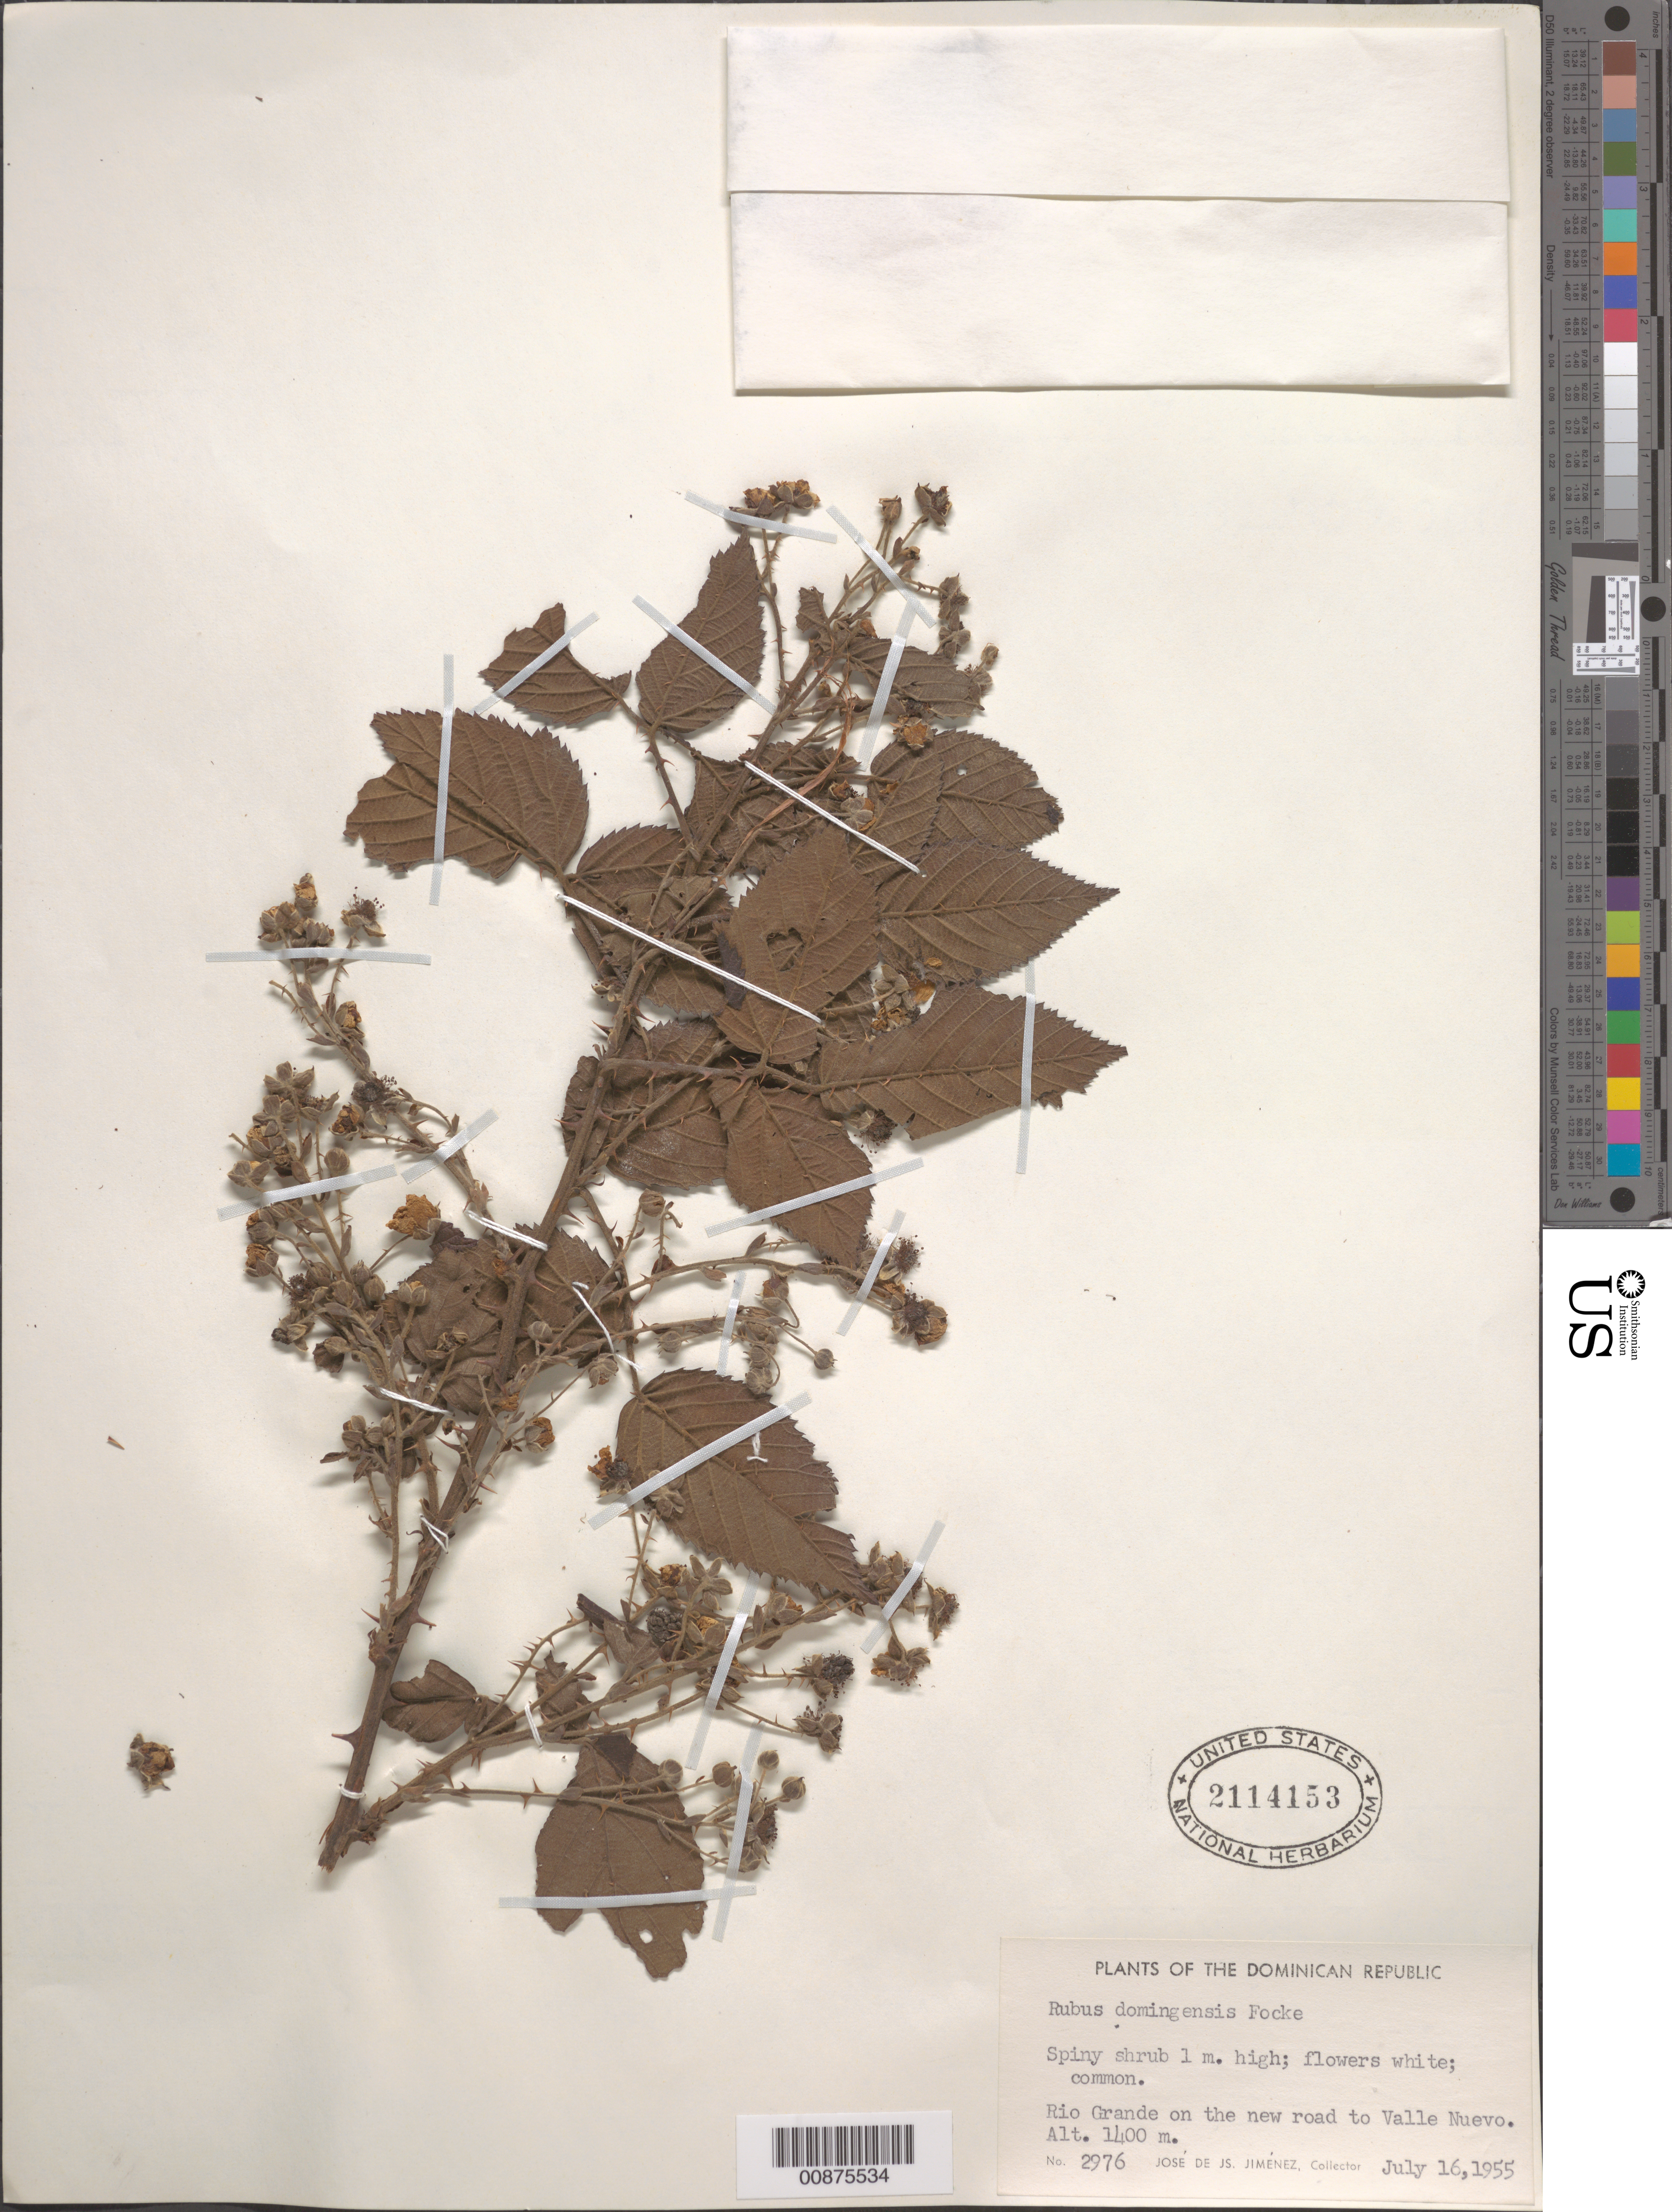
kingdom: Plantae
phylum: Tracheophyta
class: Magnoliopsida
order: Rosales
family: Rosaceae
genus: Rubus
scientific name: Rubus domingensis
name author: Focke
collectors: J. J. Jiménez Almonte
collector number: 2976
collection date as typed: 16 Jul 1955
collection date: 1955-07-16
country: Dominican Republic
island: Hispaniola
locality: Rio Grande on the new road to Valle Nuevo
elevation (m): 1400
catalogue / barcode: US 2114153